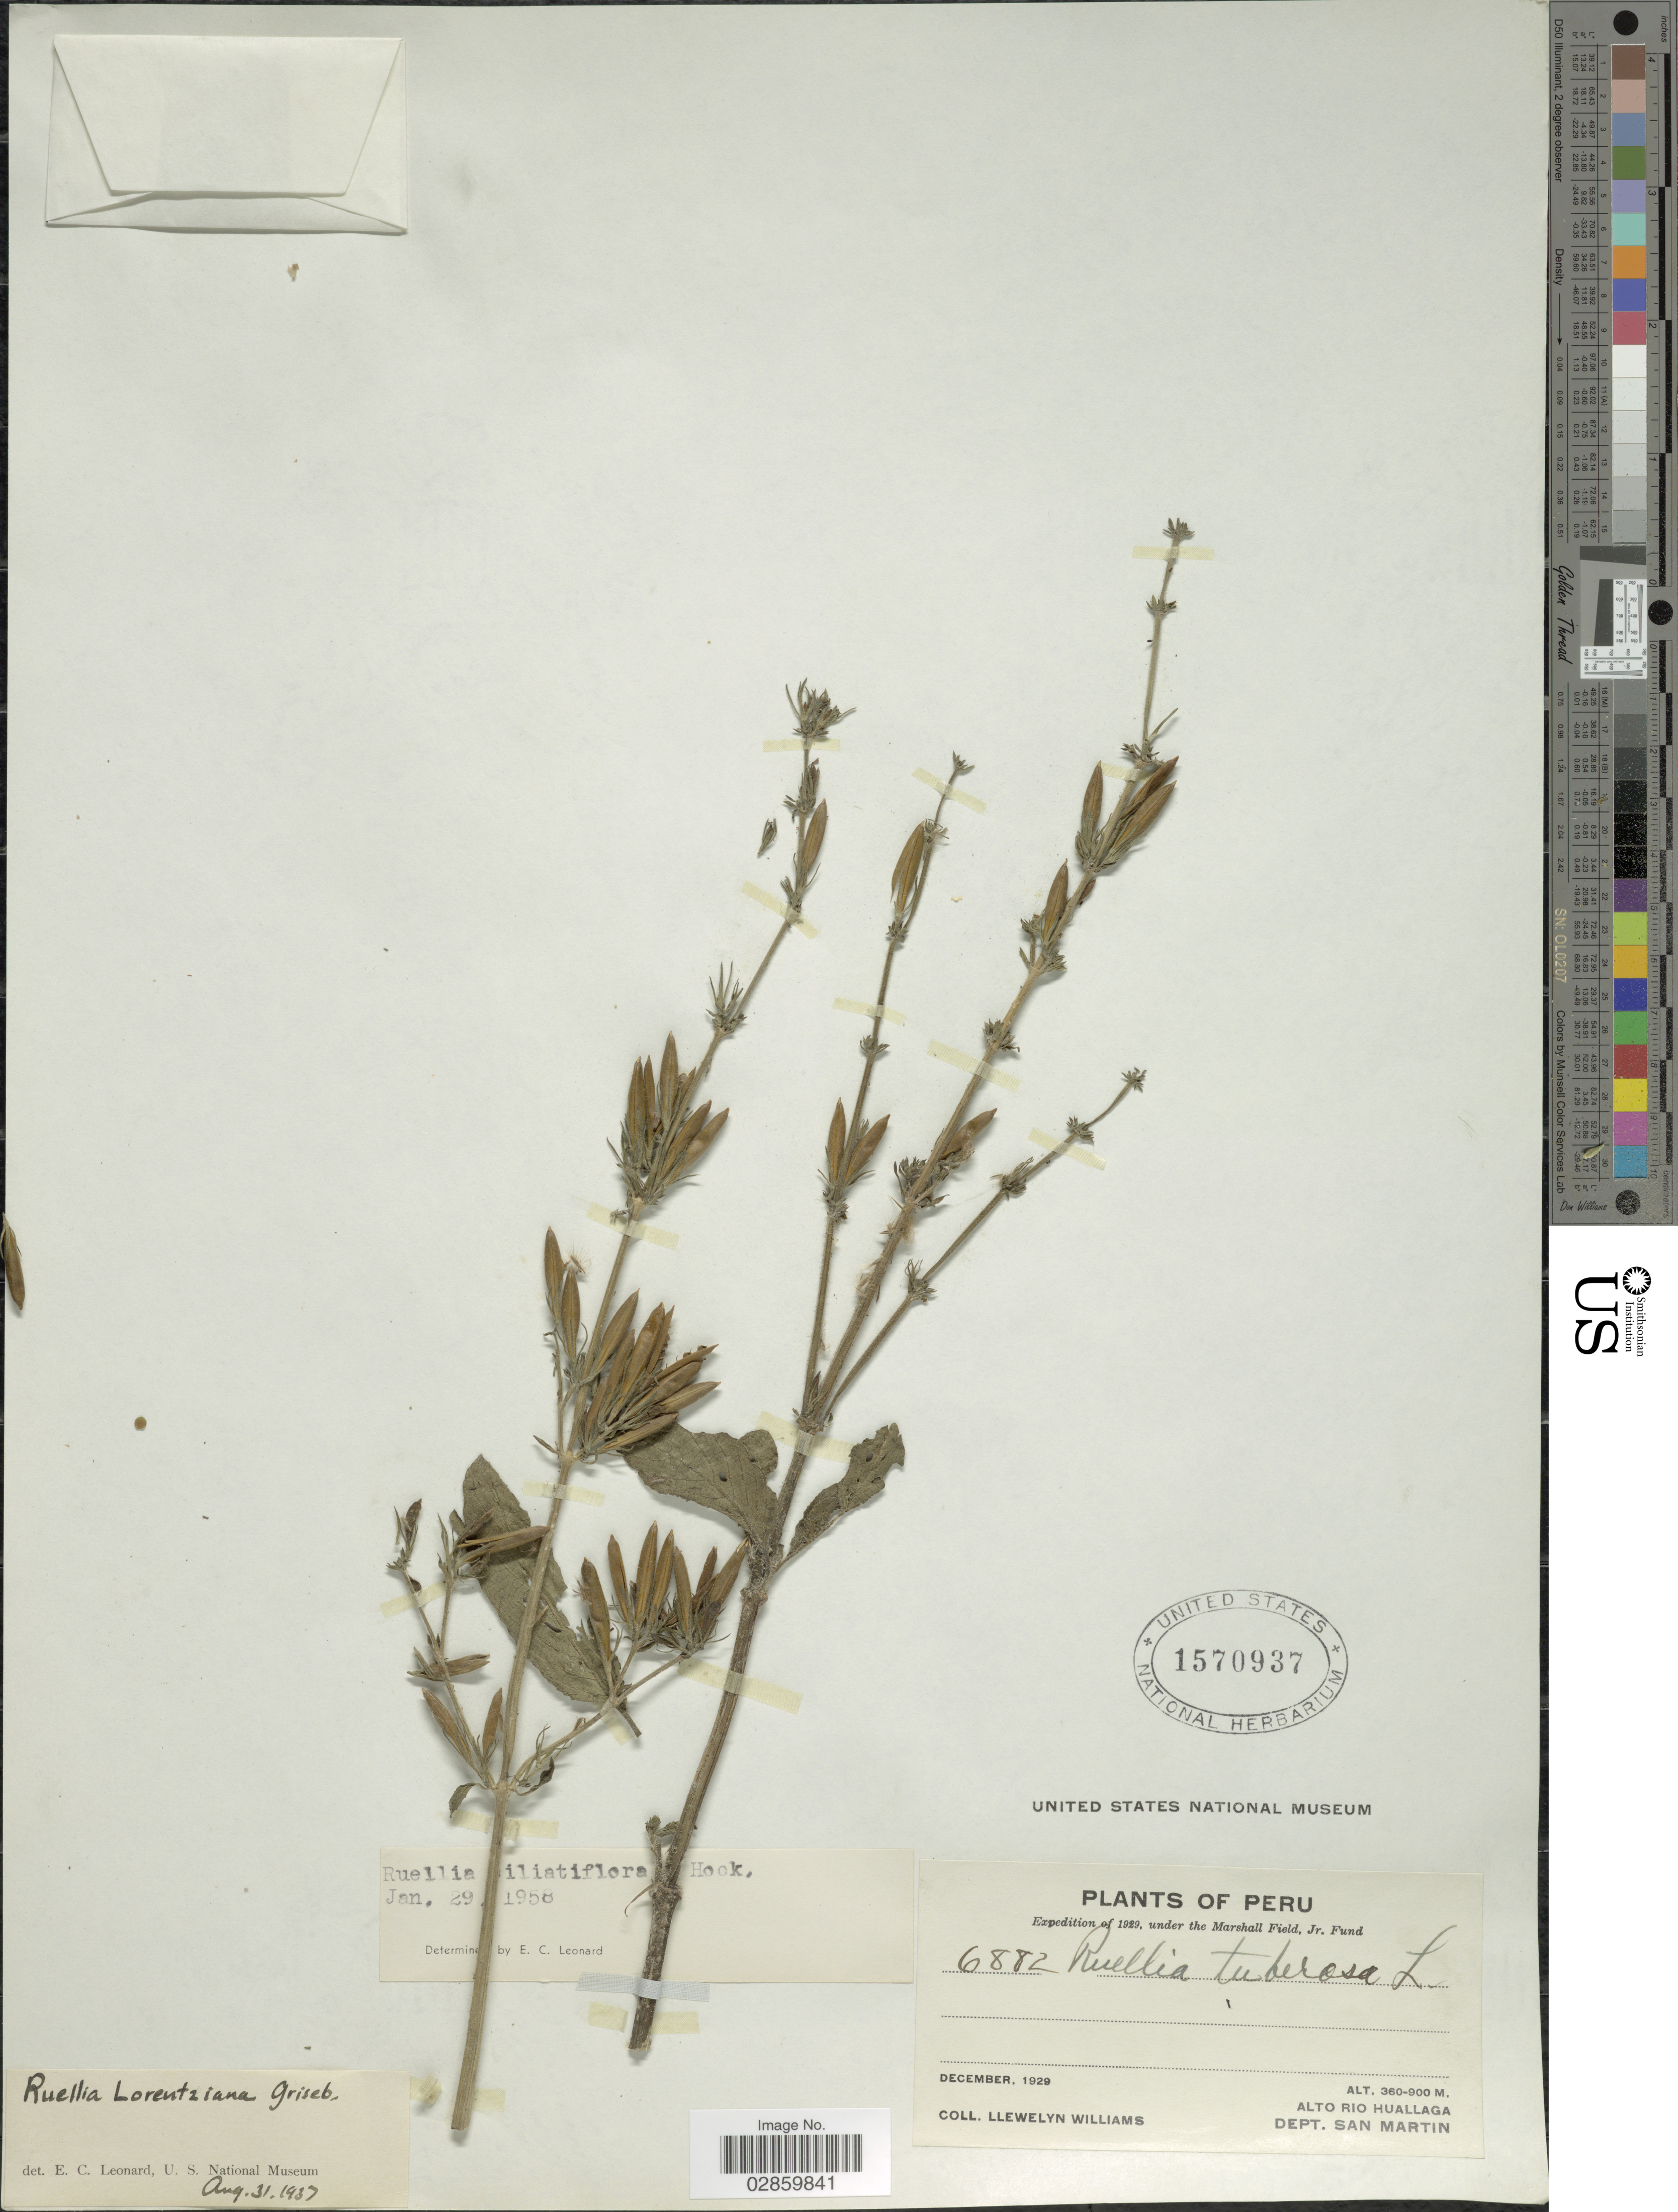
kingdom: Plantae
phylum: Tracheophyta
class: Magnoliopsida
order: Lamiales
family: Acanthaceae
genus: Ruellia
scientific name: Ruellia ciliatiflora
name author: Hook.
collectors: Ll. Williams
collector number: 6882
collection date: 1929-12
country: Peru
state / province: San Martín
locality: Alto Rio Huallaga. Dept. San Martin.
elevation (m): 360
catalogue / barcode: US 1570937